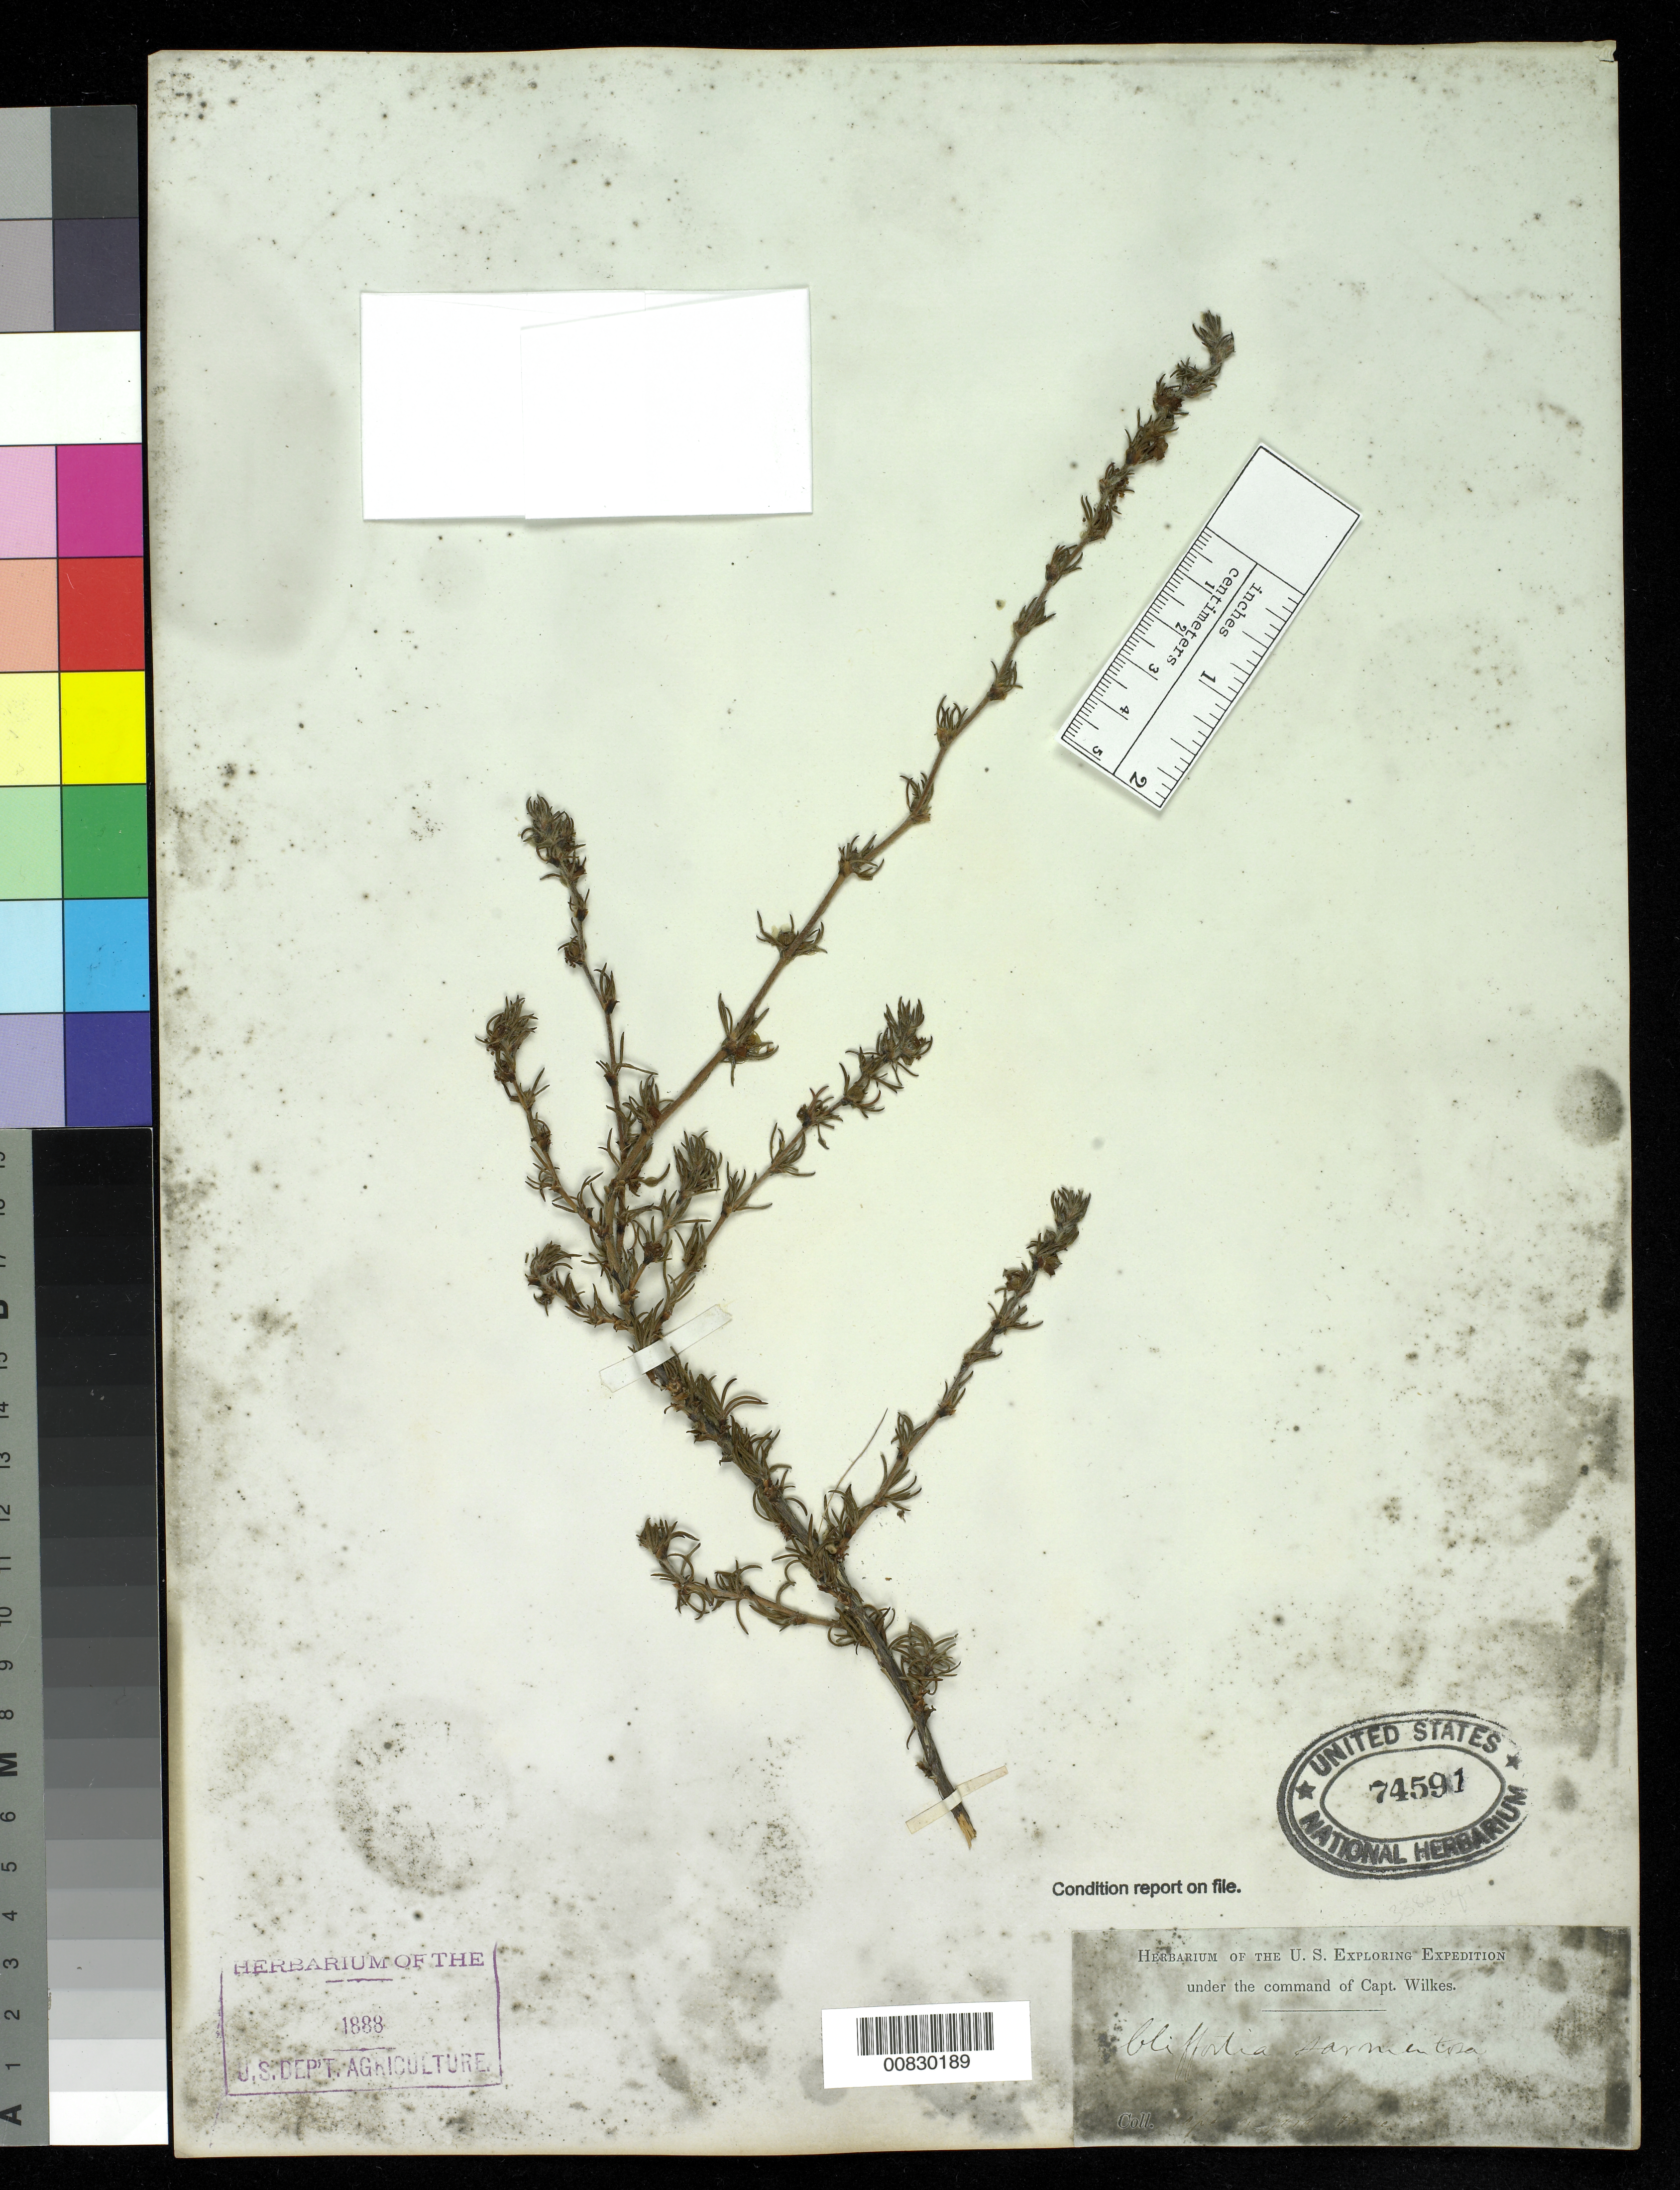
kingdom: Plantae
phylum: Tracheophyta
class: Magnoliopsida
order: Rosales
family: Rosaceae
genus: Cliffortia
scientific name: Cliffortia sarmentosa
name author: L.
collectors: Wilkes Explor. Exped.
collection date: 1838/1842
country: South Africa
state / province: Western Cape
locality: Cape of Good Hope. Cape Town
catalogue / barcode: US 74591